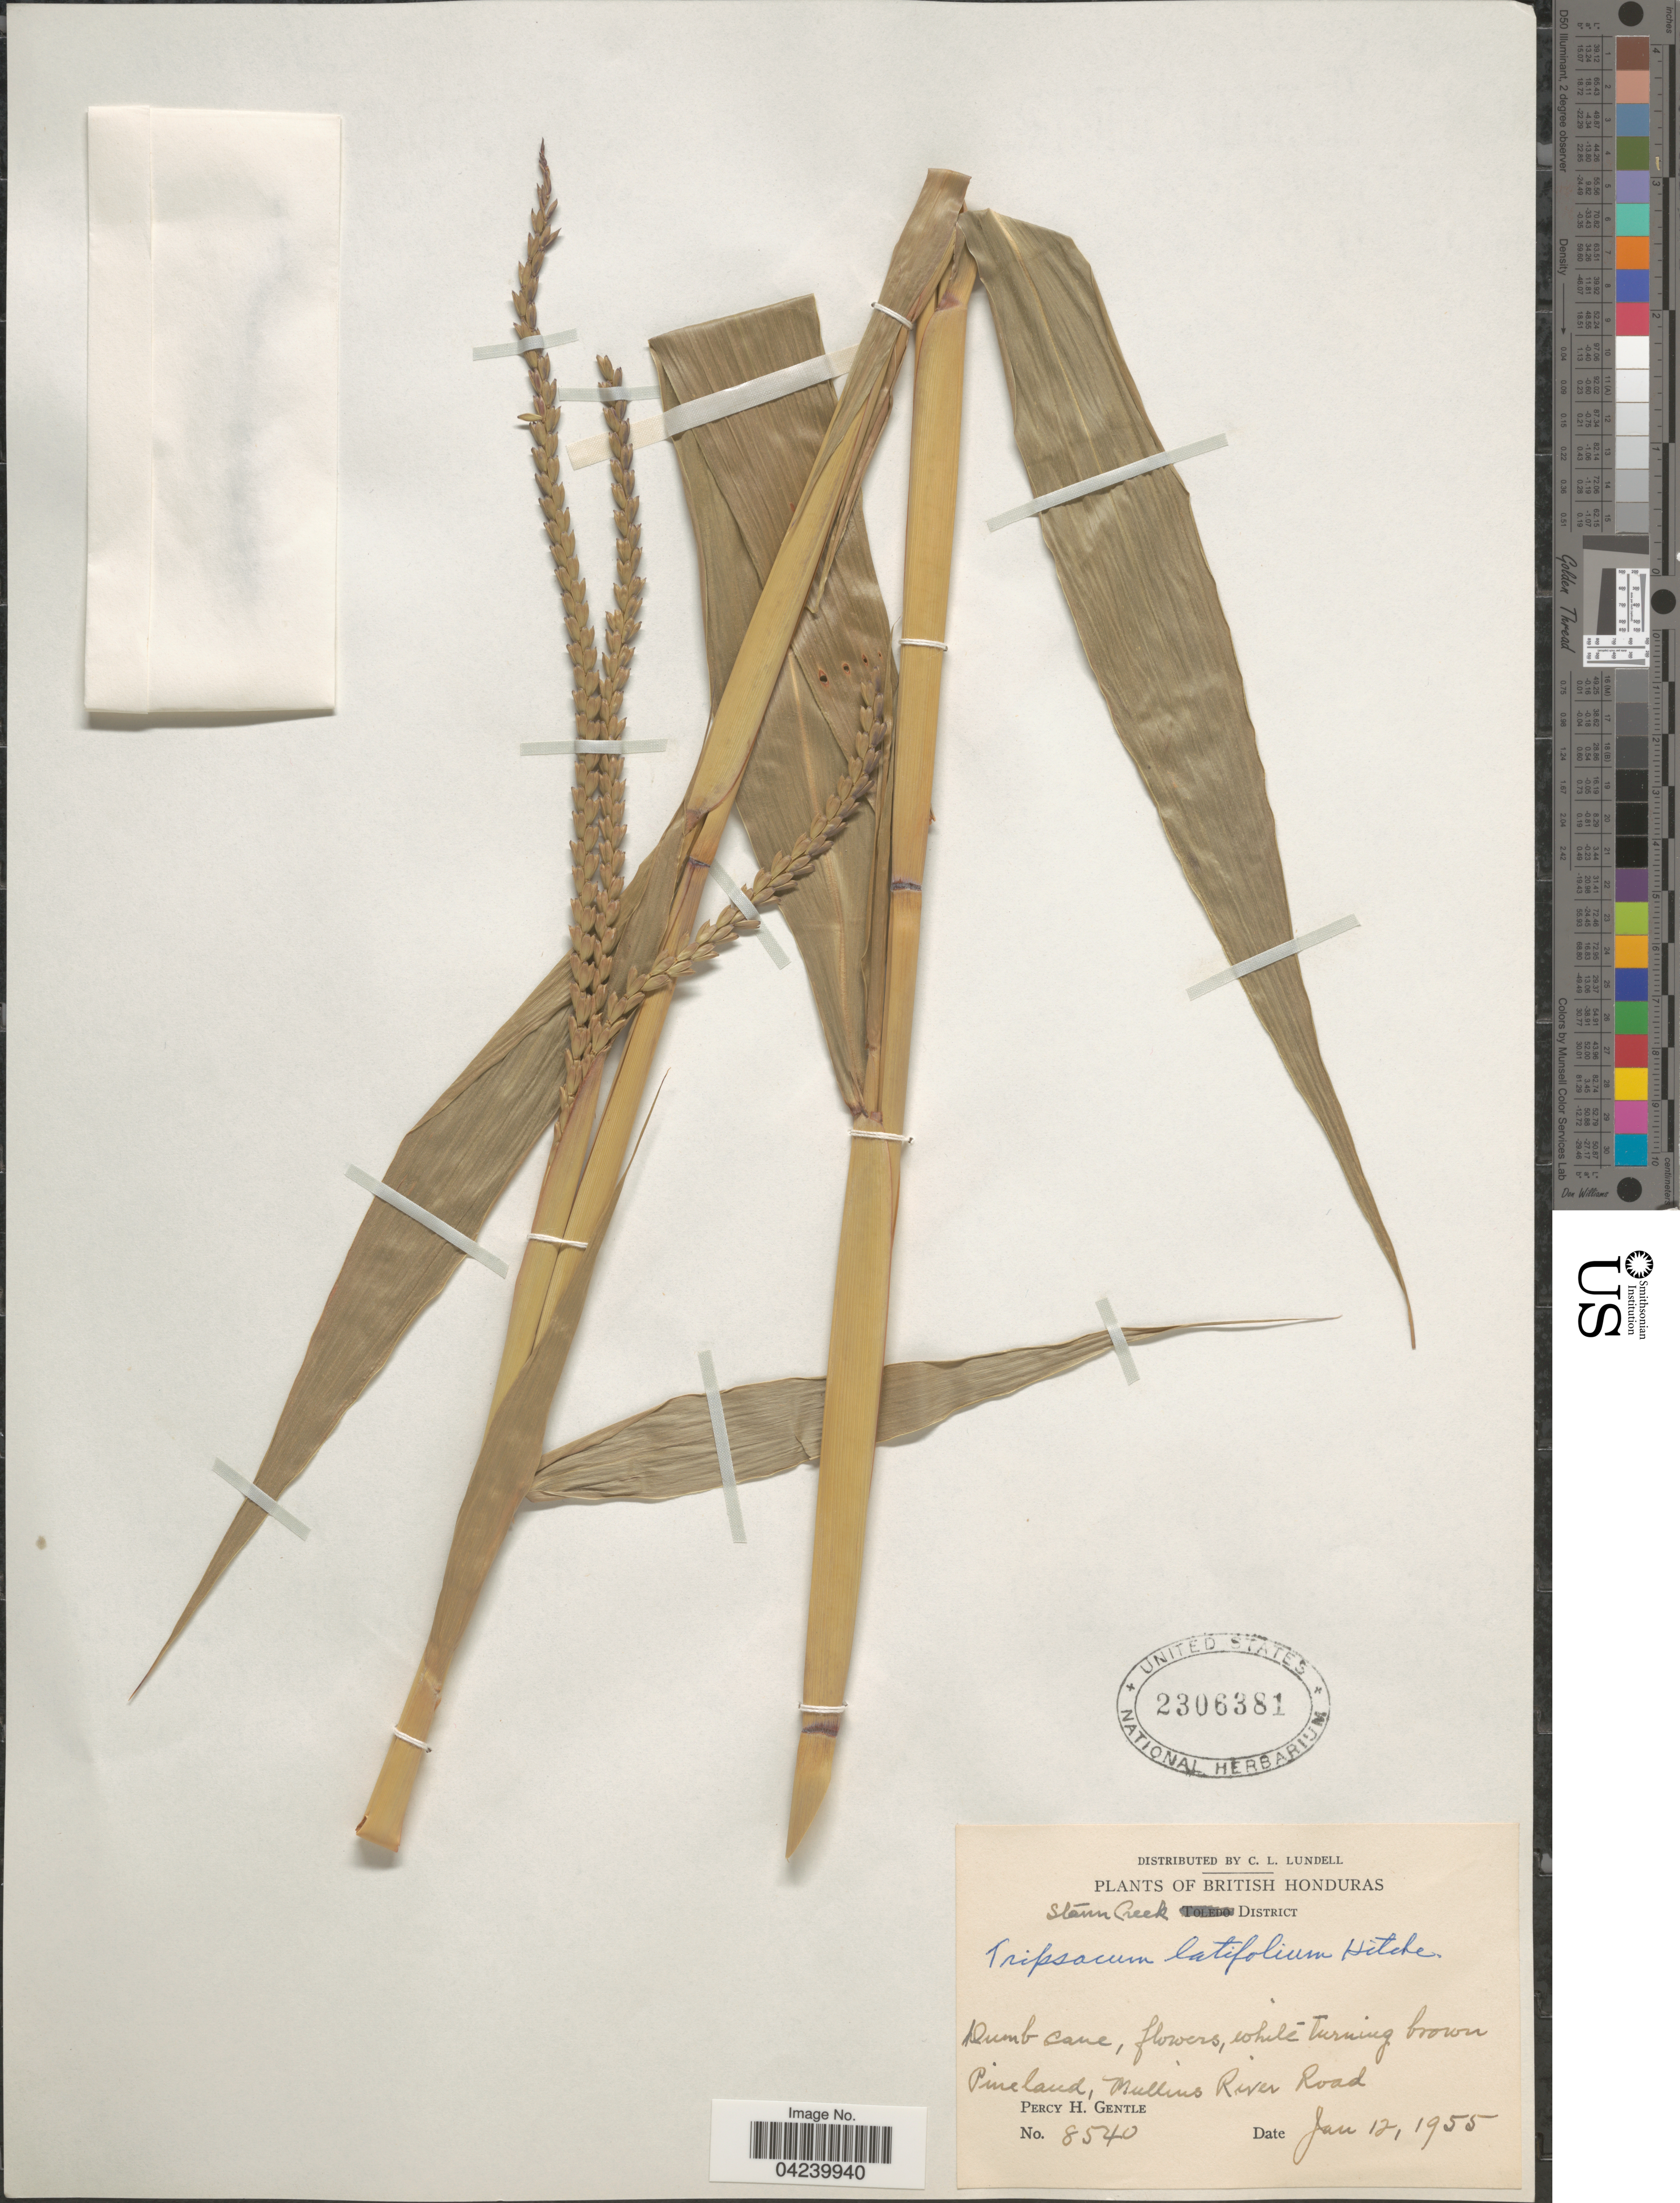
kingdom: Plantae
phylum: Tracheophyta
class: Liliopsida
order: Poales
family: Poaceae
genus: Tripsacum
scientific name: Tripsacum latifolium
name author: Hitchc.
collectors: P. H. Gentle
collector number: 8540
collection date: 1955-01-12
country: Belize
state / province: Stann Creek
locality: British Honduras. Stann Creek District. Pineland, Mullins River Road.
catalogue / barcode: US 2306381